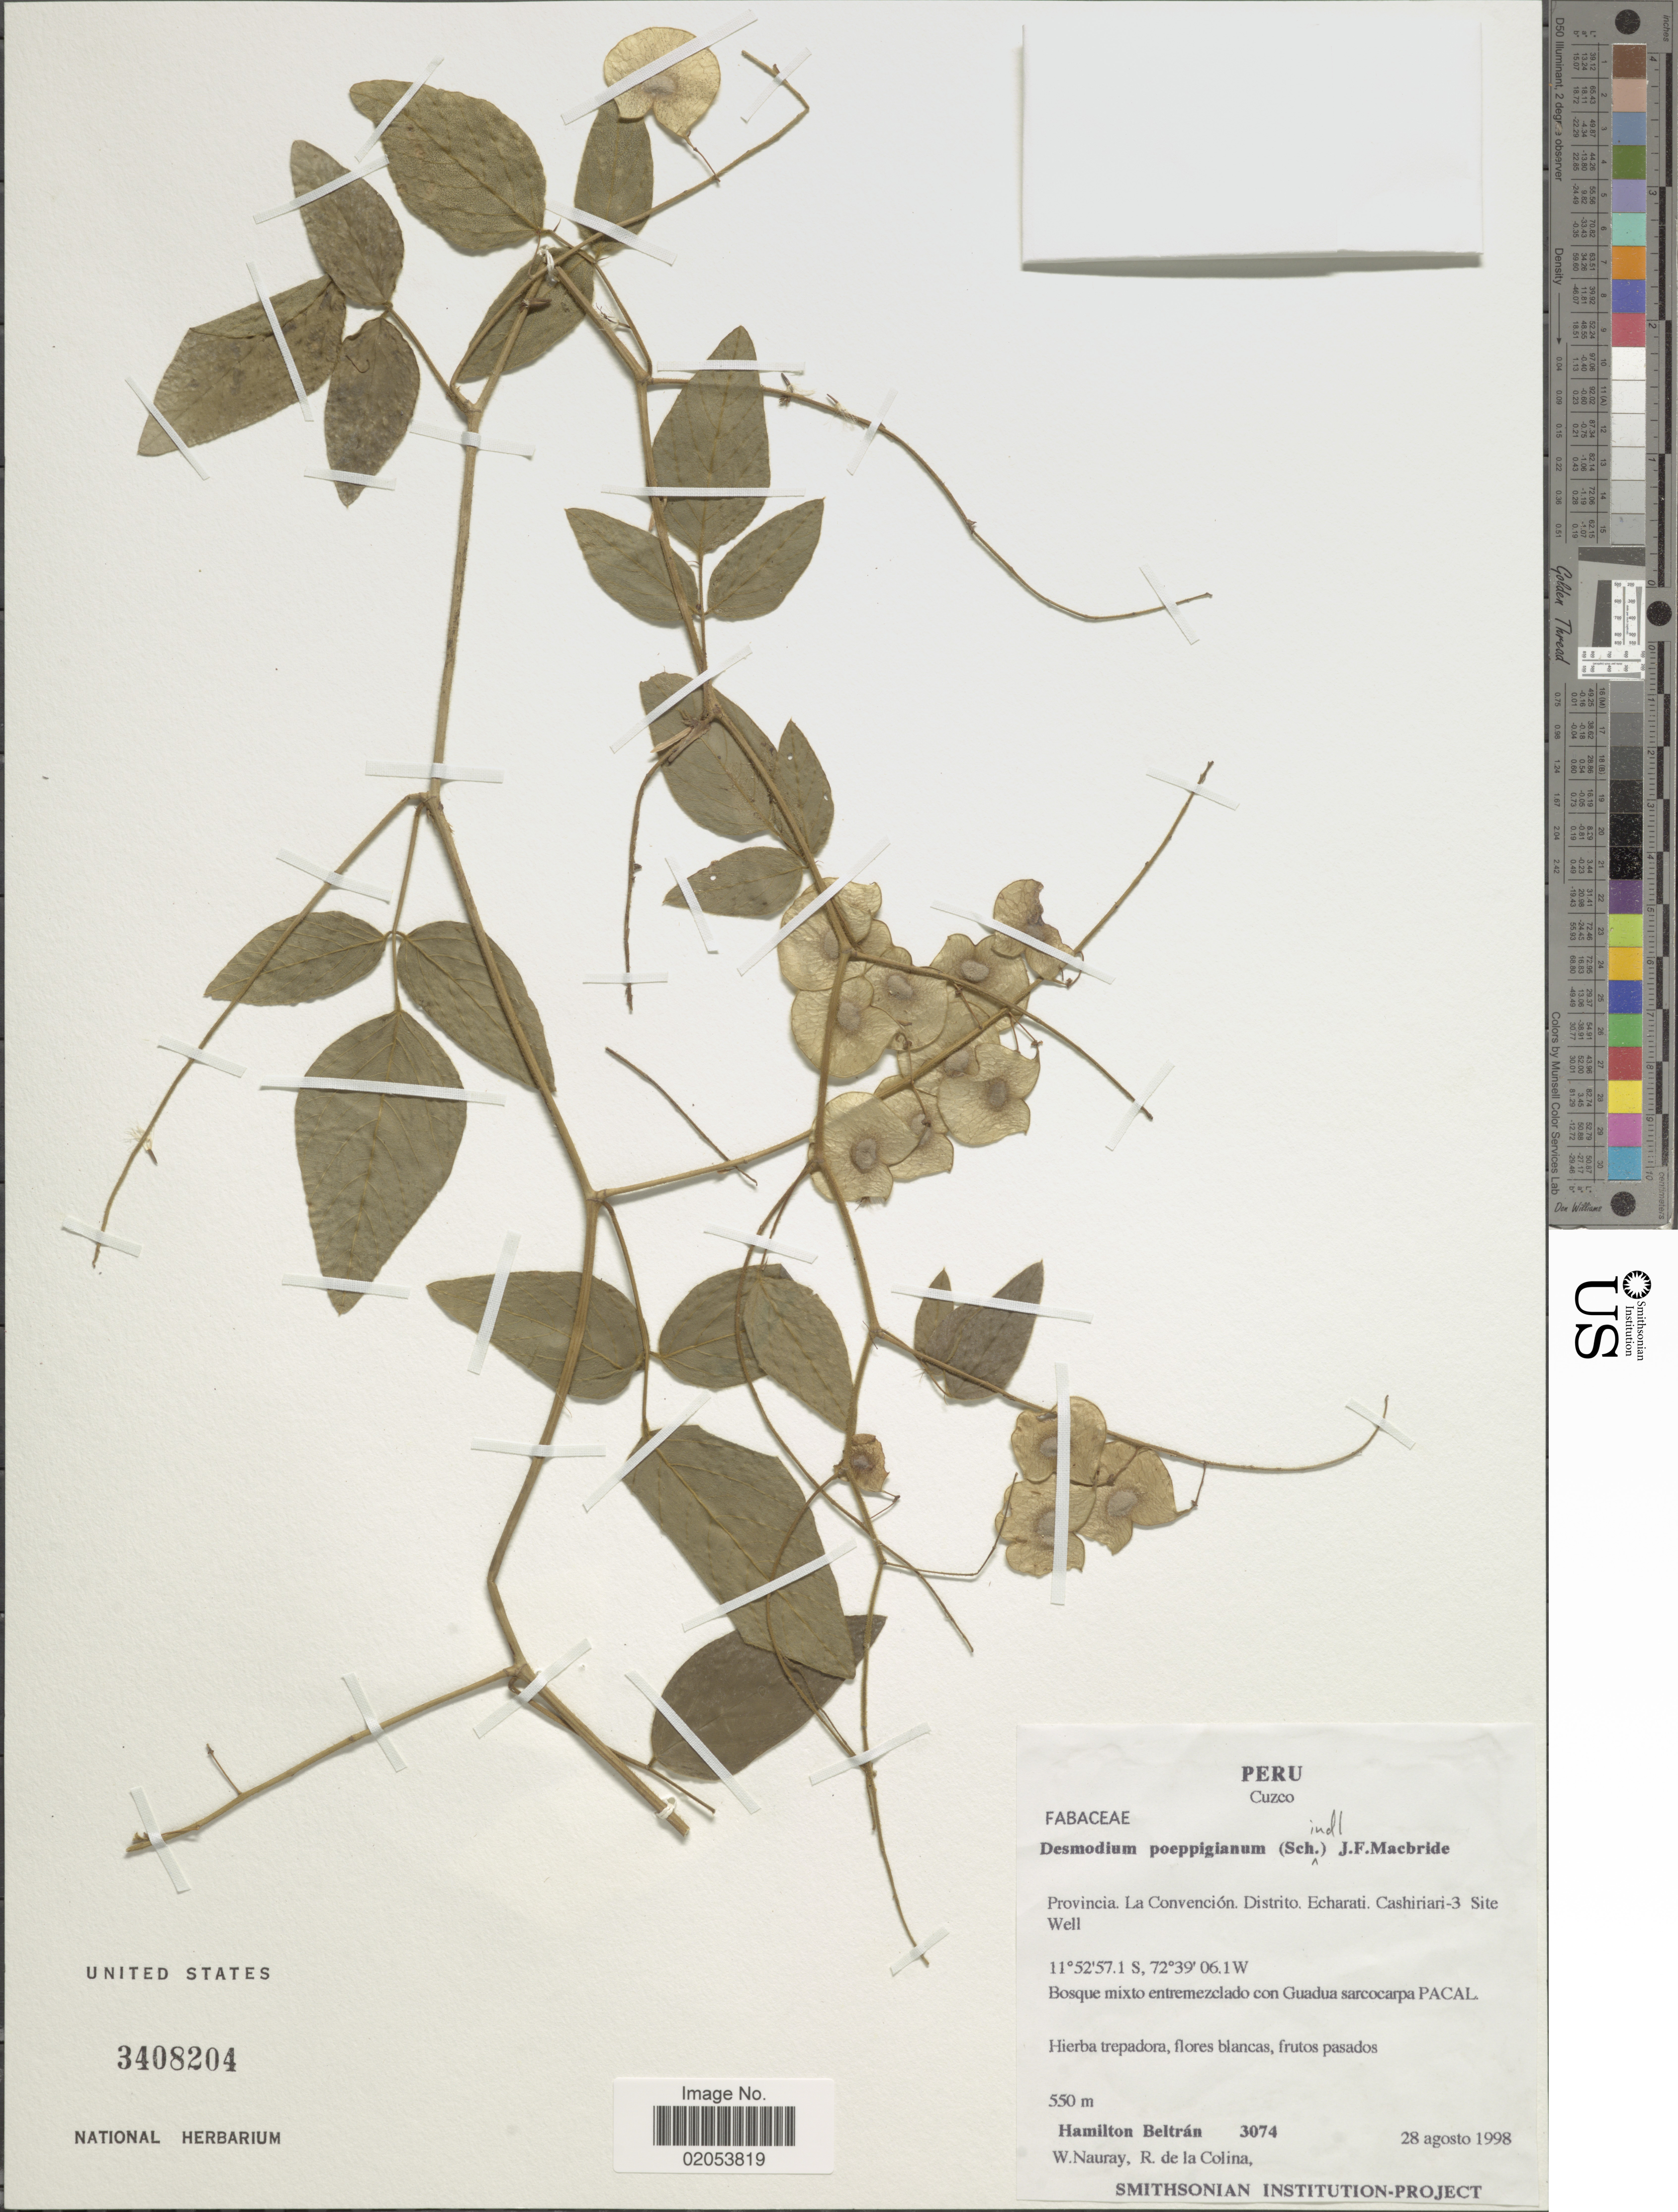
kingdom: Plantae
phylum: Tracheophyta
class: Magnoliopsida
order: Fabales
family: Fabaceae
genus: Desmodium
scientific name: Desmodium poeppigianum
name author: (Schindl.) J.F. Macbr.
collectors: H. Beltran, W. Nauray & R. Colina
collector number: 3074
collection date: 1998-08-28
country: Peru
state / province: Cusco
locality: Cuzco. Provincia. La Convencion. Distrito. Echarati, Cashiriari-3 Site Well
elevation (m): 550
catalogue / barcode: US 3408204